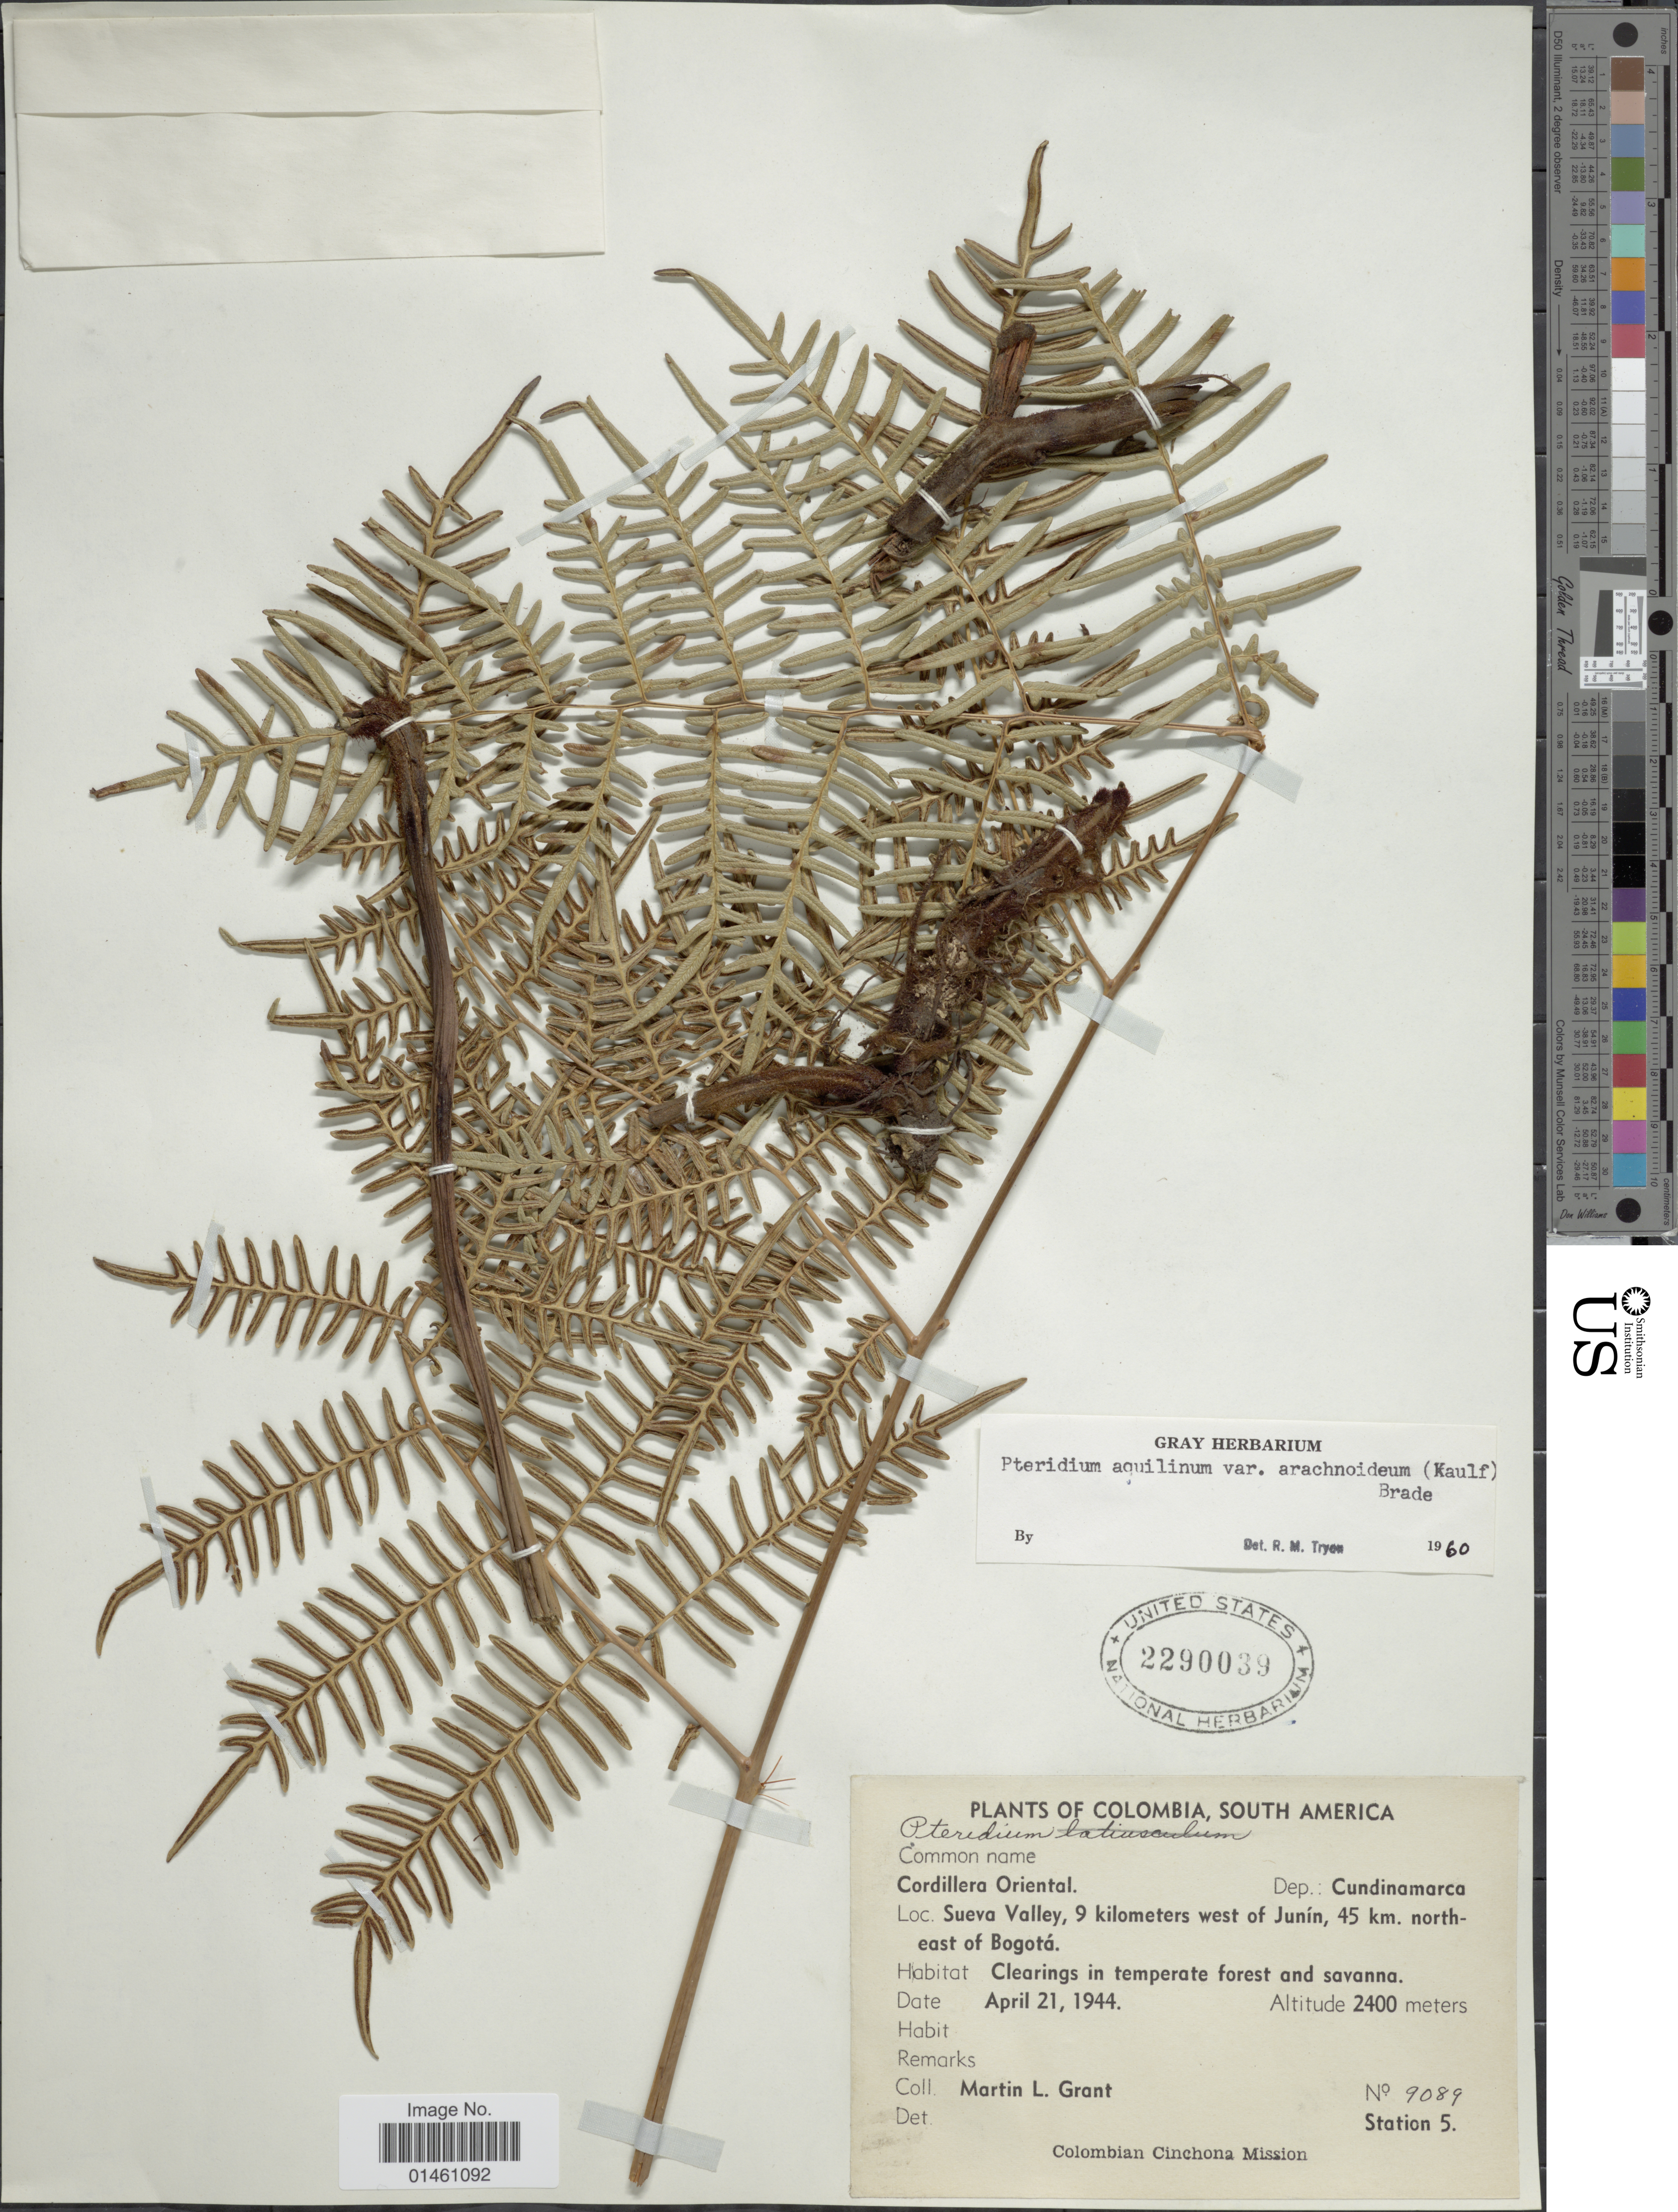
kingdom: Plantae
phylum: Tracheophyta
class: Polypodiopsida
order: Polypodiales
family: Dennstaedtiaceae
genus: Pteridium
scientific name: Pteridium aquilinum var. arachnoideum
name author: (Kaulf.) Herter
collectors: M. L. Grant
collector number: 9089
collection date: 1944-04-21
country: Colombia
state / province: Cundinamarca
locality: Cordillera Oriental, Sueva Valley, 9 kilometers west of Junín, 45 km. north-east of Bogotá.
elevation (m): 2400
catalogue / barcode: US 2290039